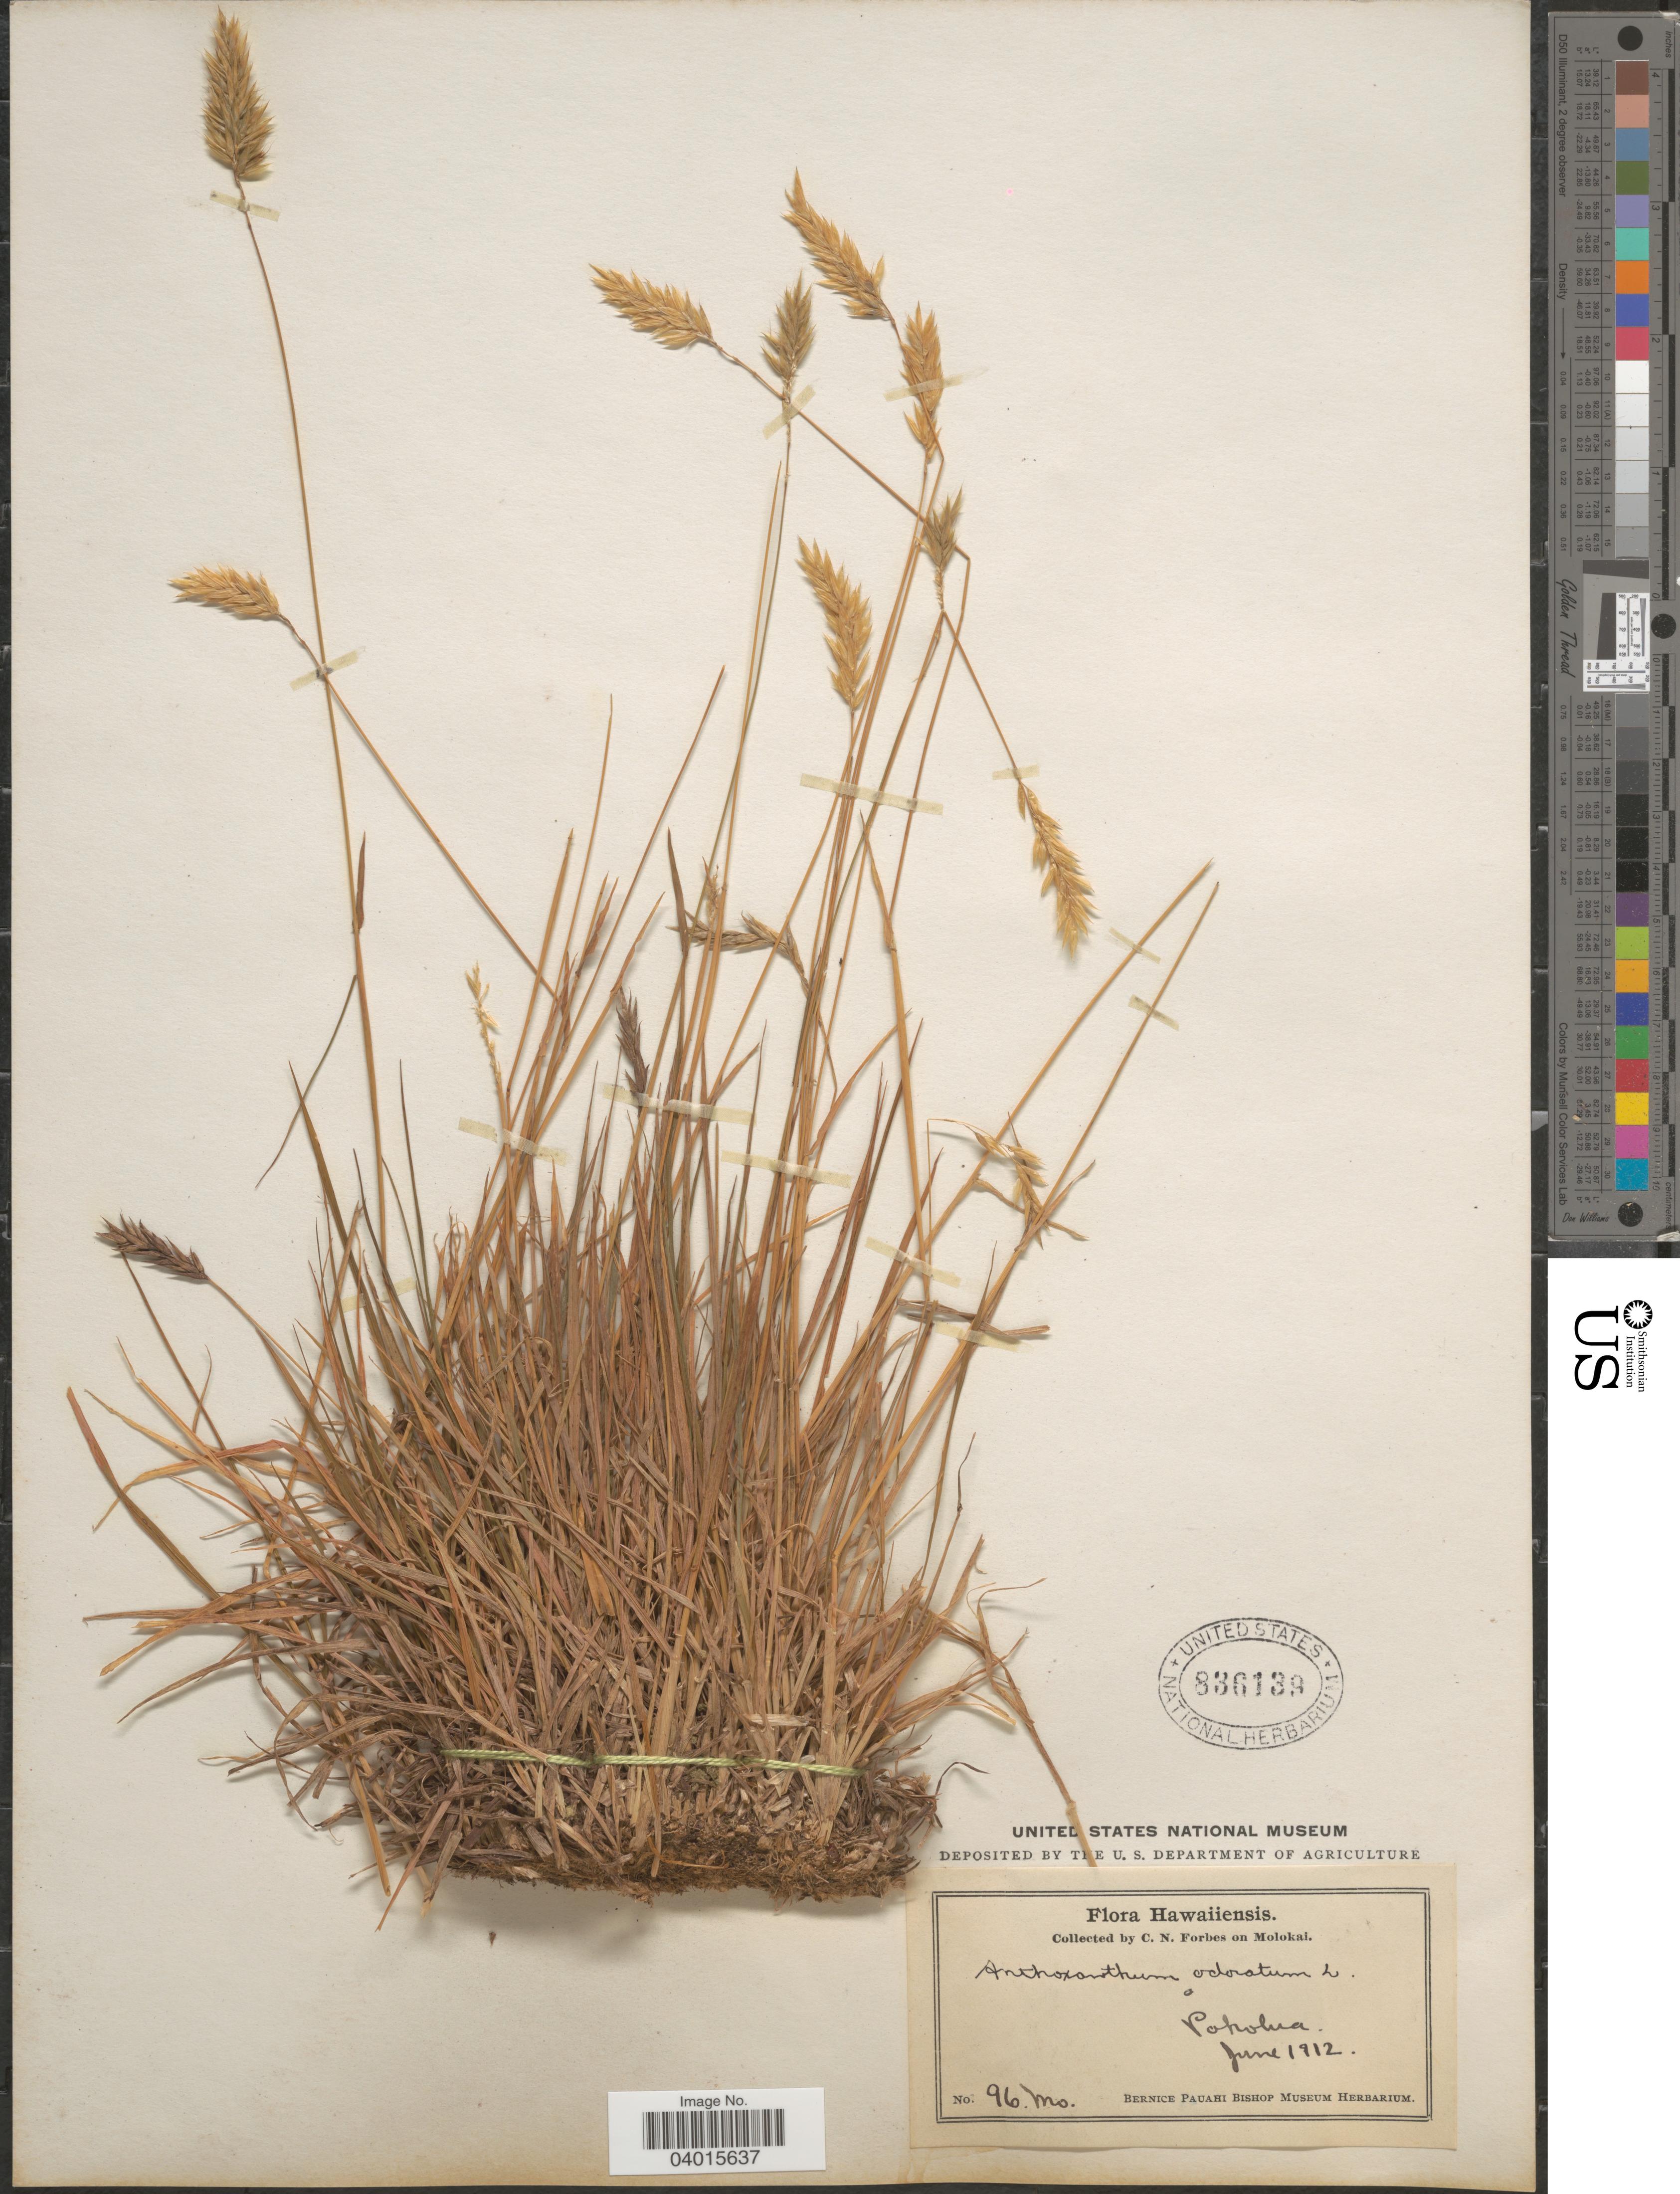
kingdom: Plantae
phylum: Tracheophyta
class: Liliopsida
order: Poales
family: Poaceae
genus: Anthoxanthum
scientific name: Anthoxanthum odoratum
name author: L.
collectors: C. N. Forbes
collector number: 96.mo.*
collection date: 1912-06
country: United States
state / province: Hawaii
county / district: Maui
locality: On Molokai. Poholua.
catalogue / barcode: US 836139